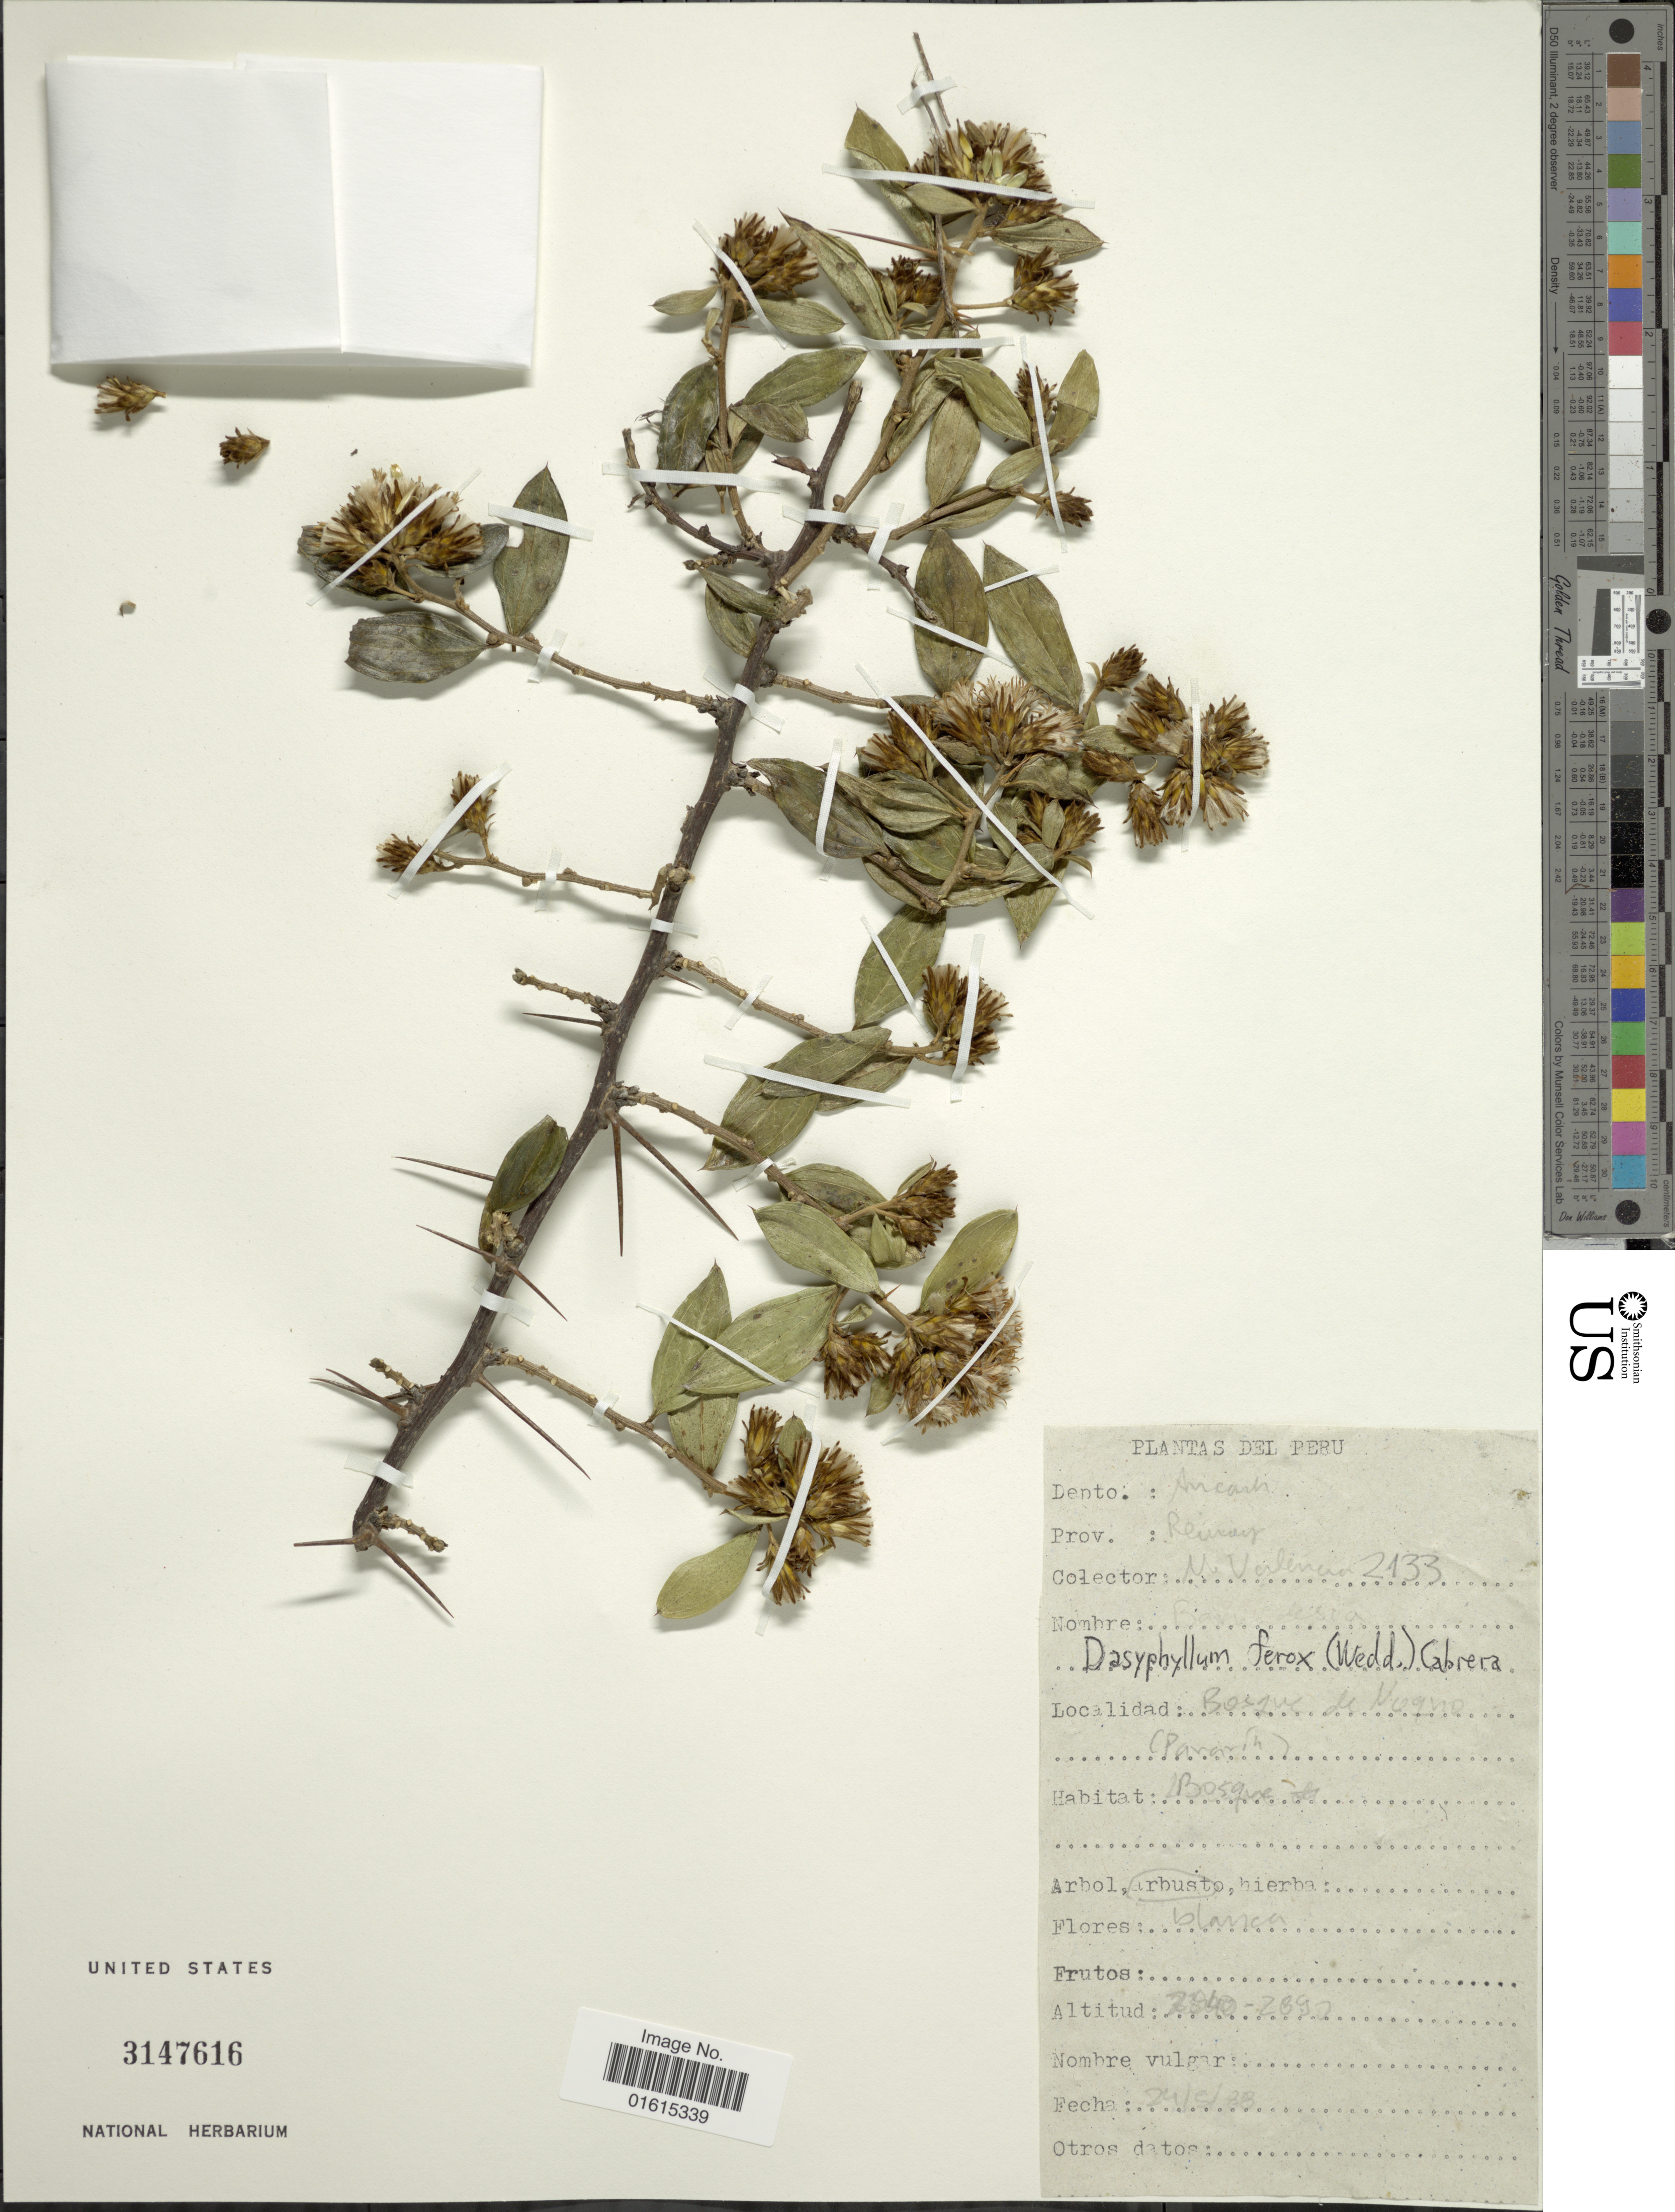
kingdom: Plantae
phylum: Tracheophyta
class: Magnoliopsida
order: Asterales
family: Asteraceae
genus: Dasyphyllum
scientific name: Dasyphyllum ferox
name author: (Wedd.) Cabrera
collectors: M. Valerio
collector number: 2133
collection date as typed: Transcribed d/m/y: 24/5/88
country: Peru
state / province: Ancash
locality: Bosque de Noqno (Pararin), Prov. Recuay, Depto. Ancash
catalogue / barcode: US 3147616